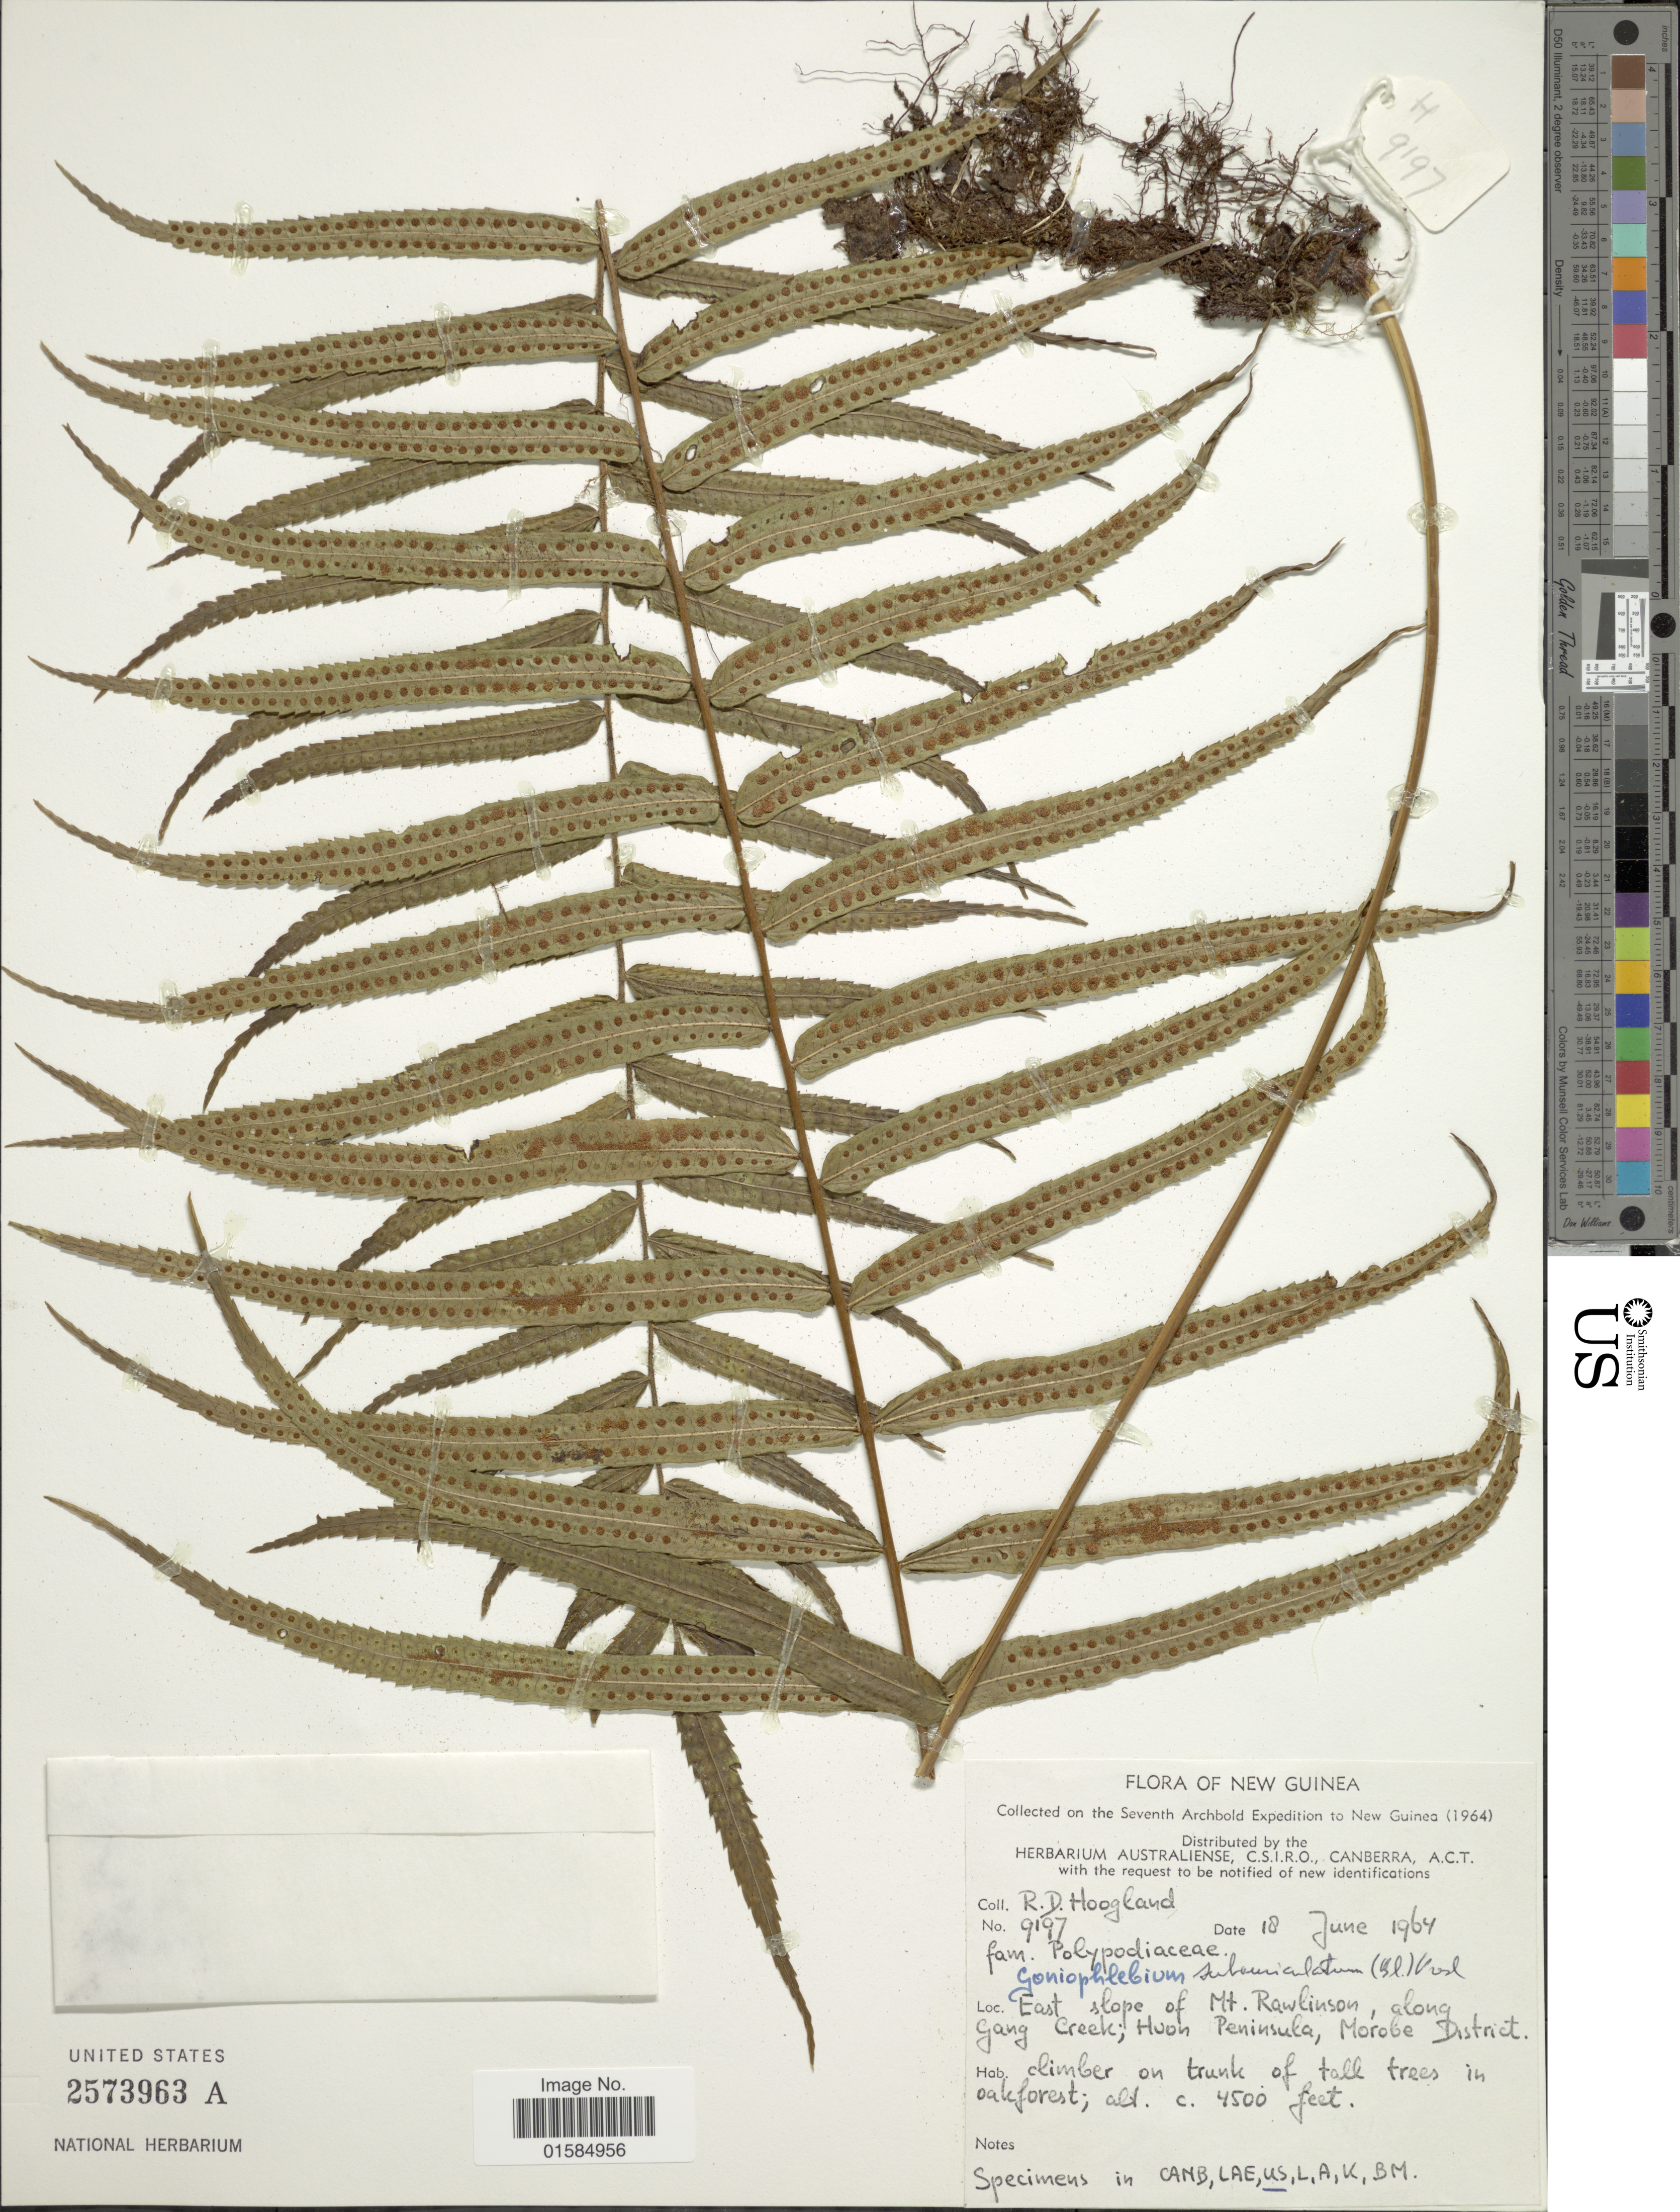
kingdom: Plantae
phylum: Tracheophyta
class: Polypodiopsida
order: Polypodiales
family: Polypodiaceae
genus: Goniophlebium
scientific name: Goniophlebium pseudoconnatum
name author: (Copel.) Copel.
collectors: R. D. Hoogland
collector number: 9197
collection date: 1964-06-18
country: Papua New Guinea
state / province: Morobe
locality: New Guinea, East slope of Mt. Rawlinson, along Gang Creek; Huon Peninsula, Morobe District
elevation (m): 1372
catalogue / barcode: US 2573963A